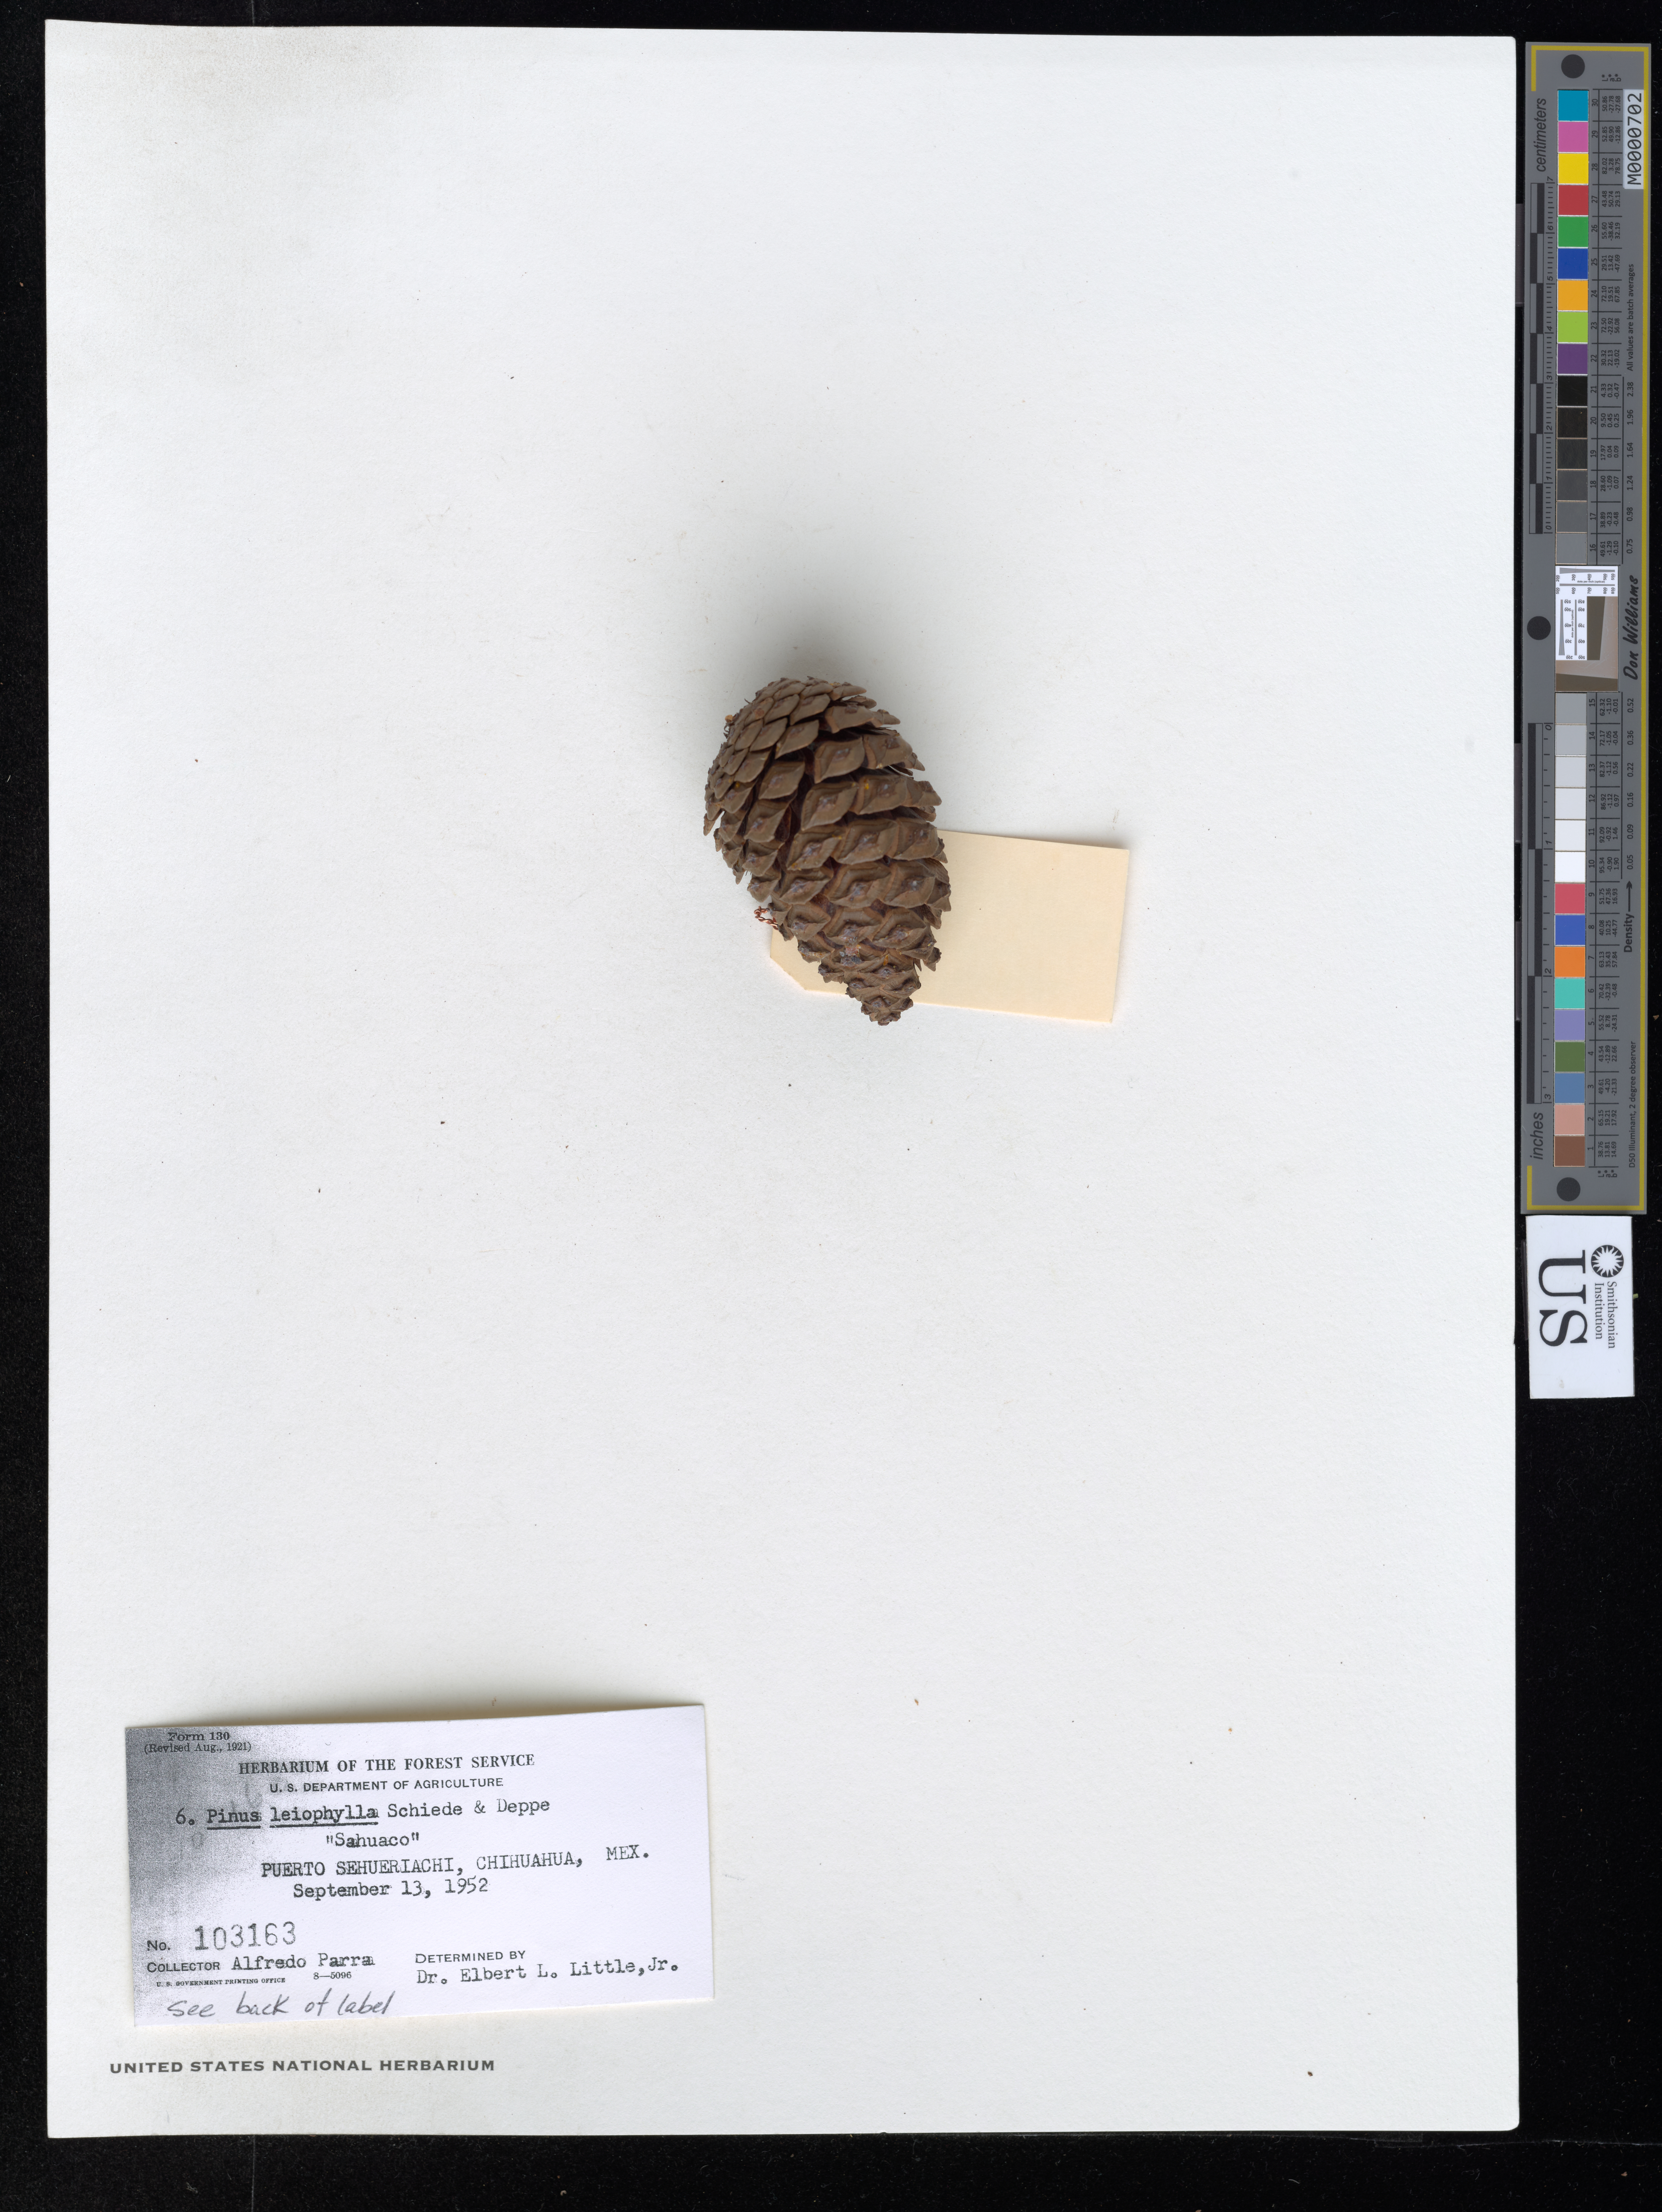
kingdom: Plantae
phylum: Tracheophyta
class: Pinopsida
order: Pinales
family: Pinaceae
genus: Pinus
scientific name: Pinus leiophylla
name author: Schiede ex Schltdl. & Cham.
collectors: R. Parra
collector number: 103163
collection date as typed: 13 Sep 1952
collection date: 1952-09-13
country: Mexico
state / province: Chihuahua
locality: Puerto Sehueriachi, Chihuahua.